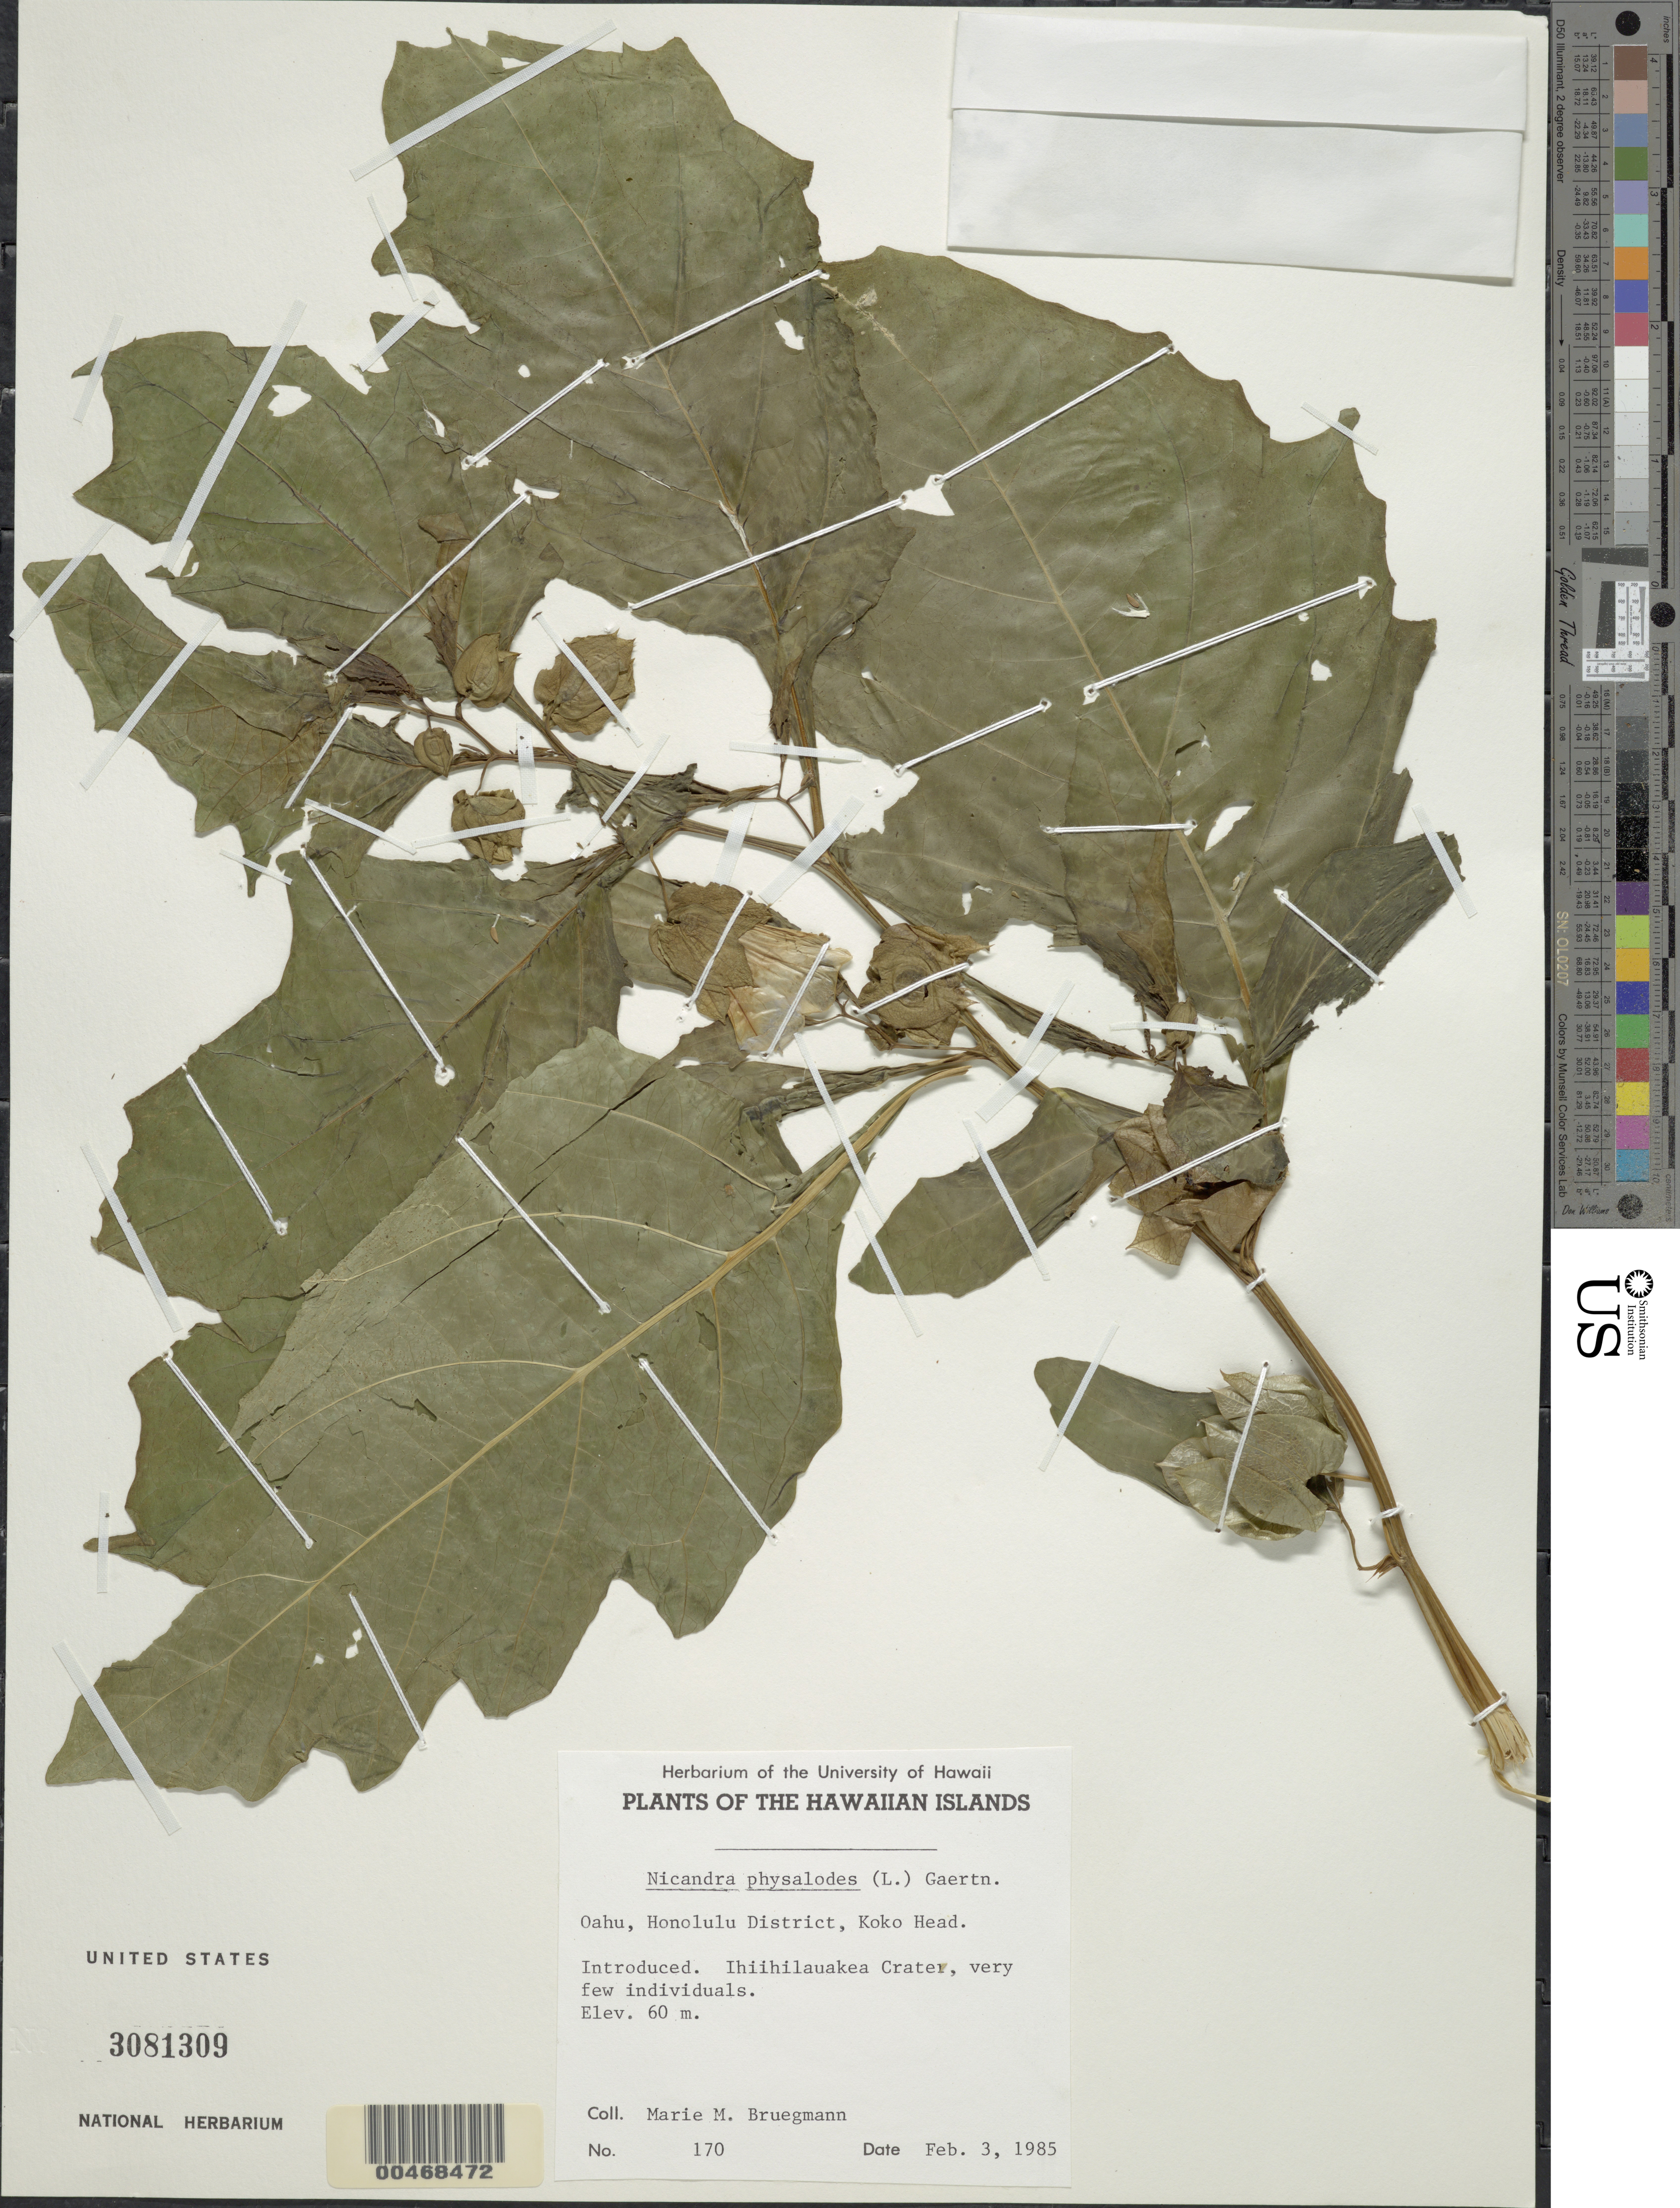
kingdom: Plantae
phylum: Tracheophyta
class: Magnoliopsida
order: Solanales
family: Solanaceae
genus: Nicandra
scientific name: Nicandra physalodes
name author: (L.) Gaertn.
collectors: M. Bruegmann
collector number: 170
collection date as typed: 3 Feb 1985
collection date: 1985-02-03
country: United States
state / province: Hawaii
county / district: Honolulu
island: Oahu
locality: Honolulu District, Koko Head, Ihiihilauakea Crater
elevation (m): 60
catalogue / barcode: US 3081309